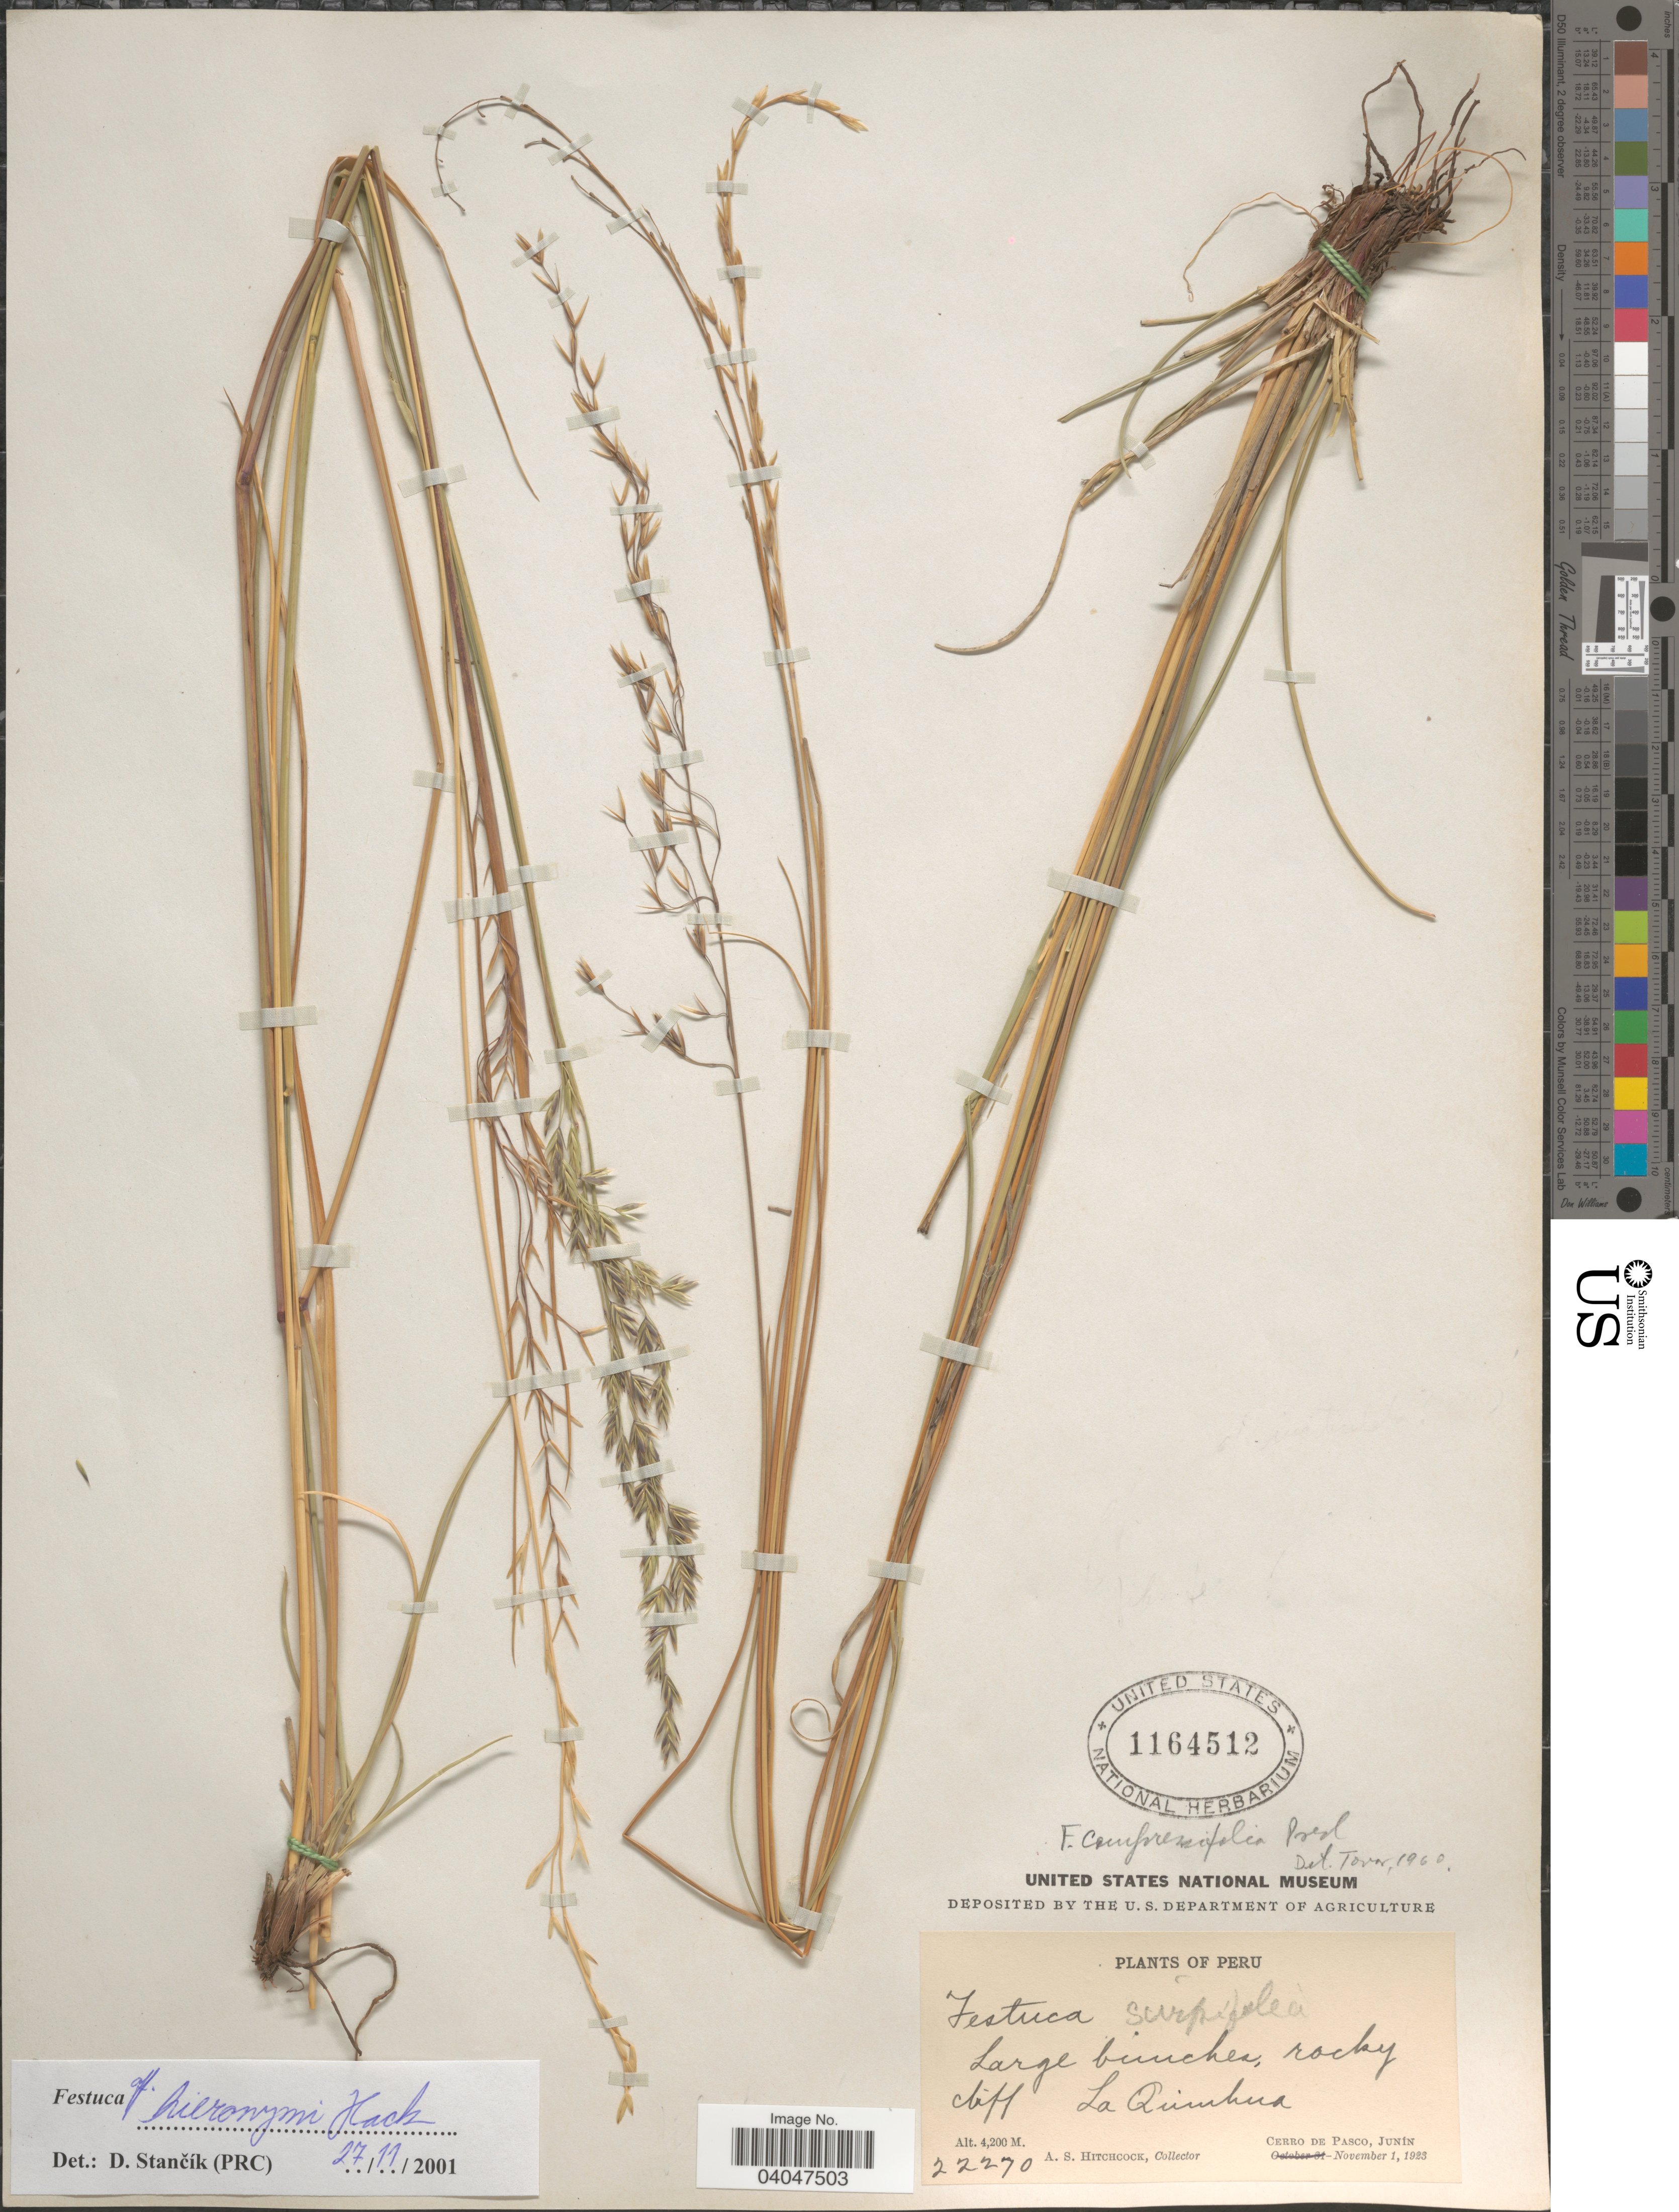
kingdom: Plantae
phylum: Tracheophyta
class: Liliopsida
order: Poales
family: Poaceae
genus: Festuca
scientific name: Festuca compressifolia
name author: J. Presl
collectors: A. S. Hitchcock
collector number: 22270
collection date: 1923-11-01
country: Peru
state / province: Junín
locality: La Quinhua. Cerro de Pasco.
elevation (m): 4200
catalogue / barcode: US 1164512